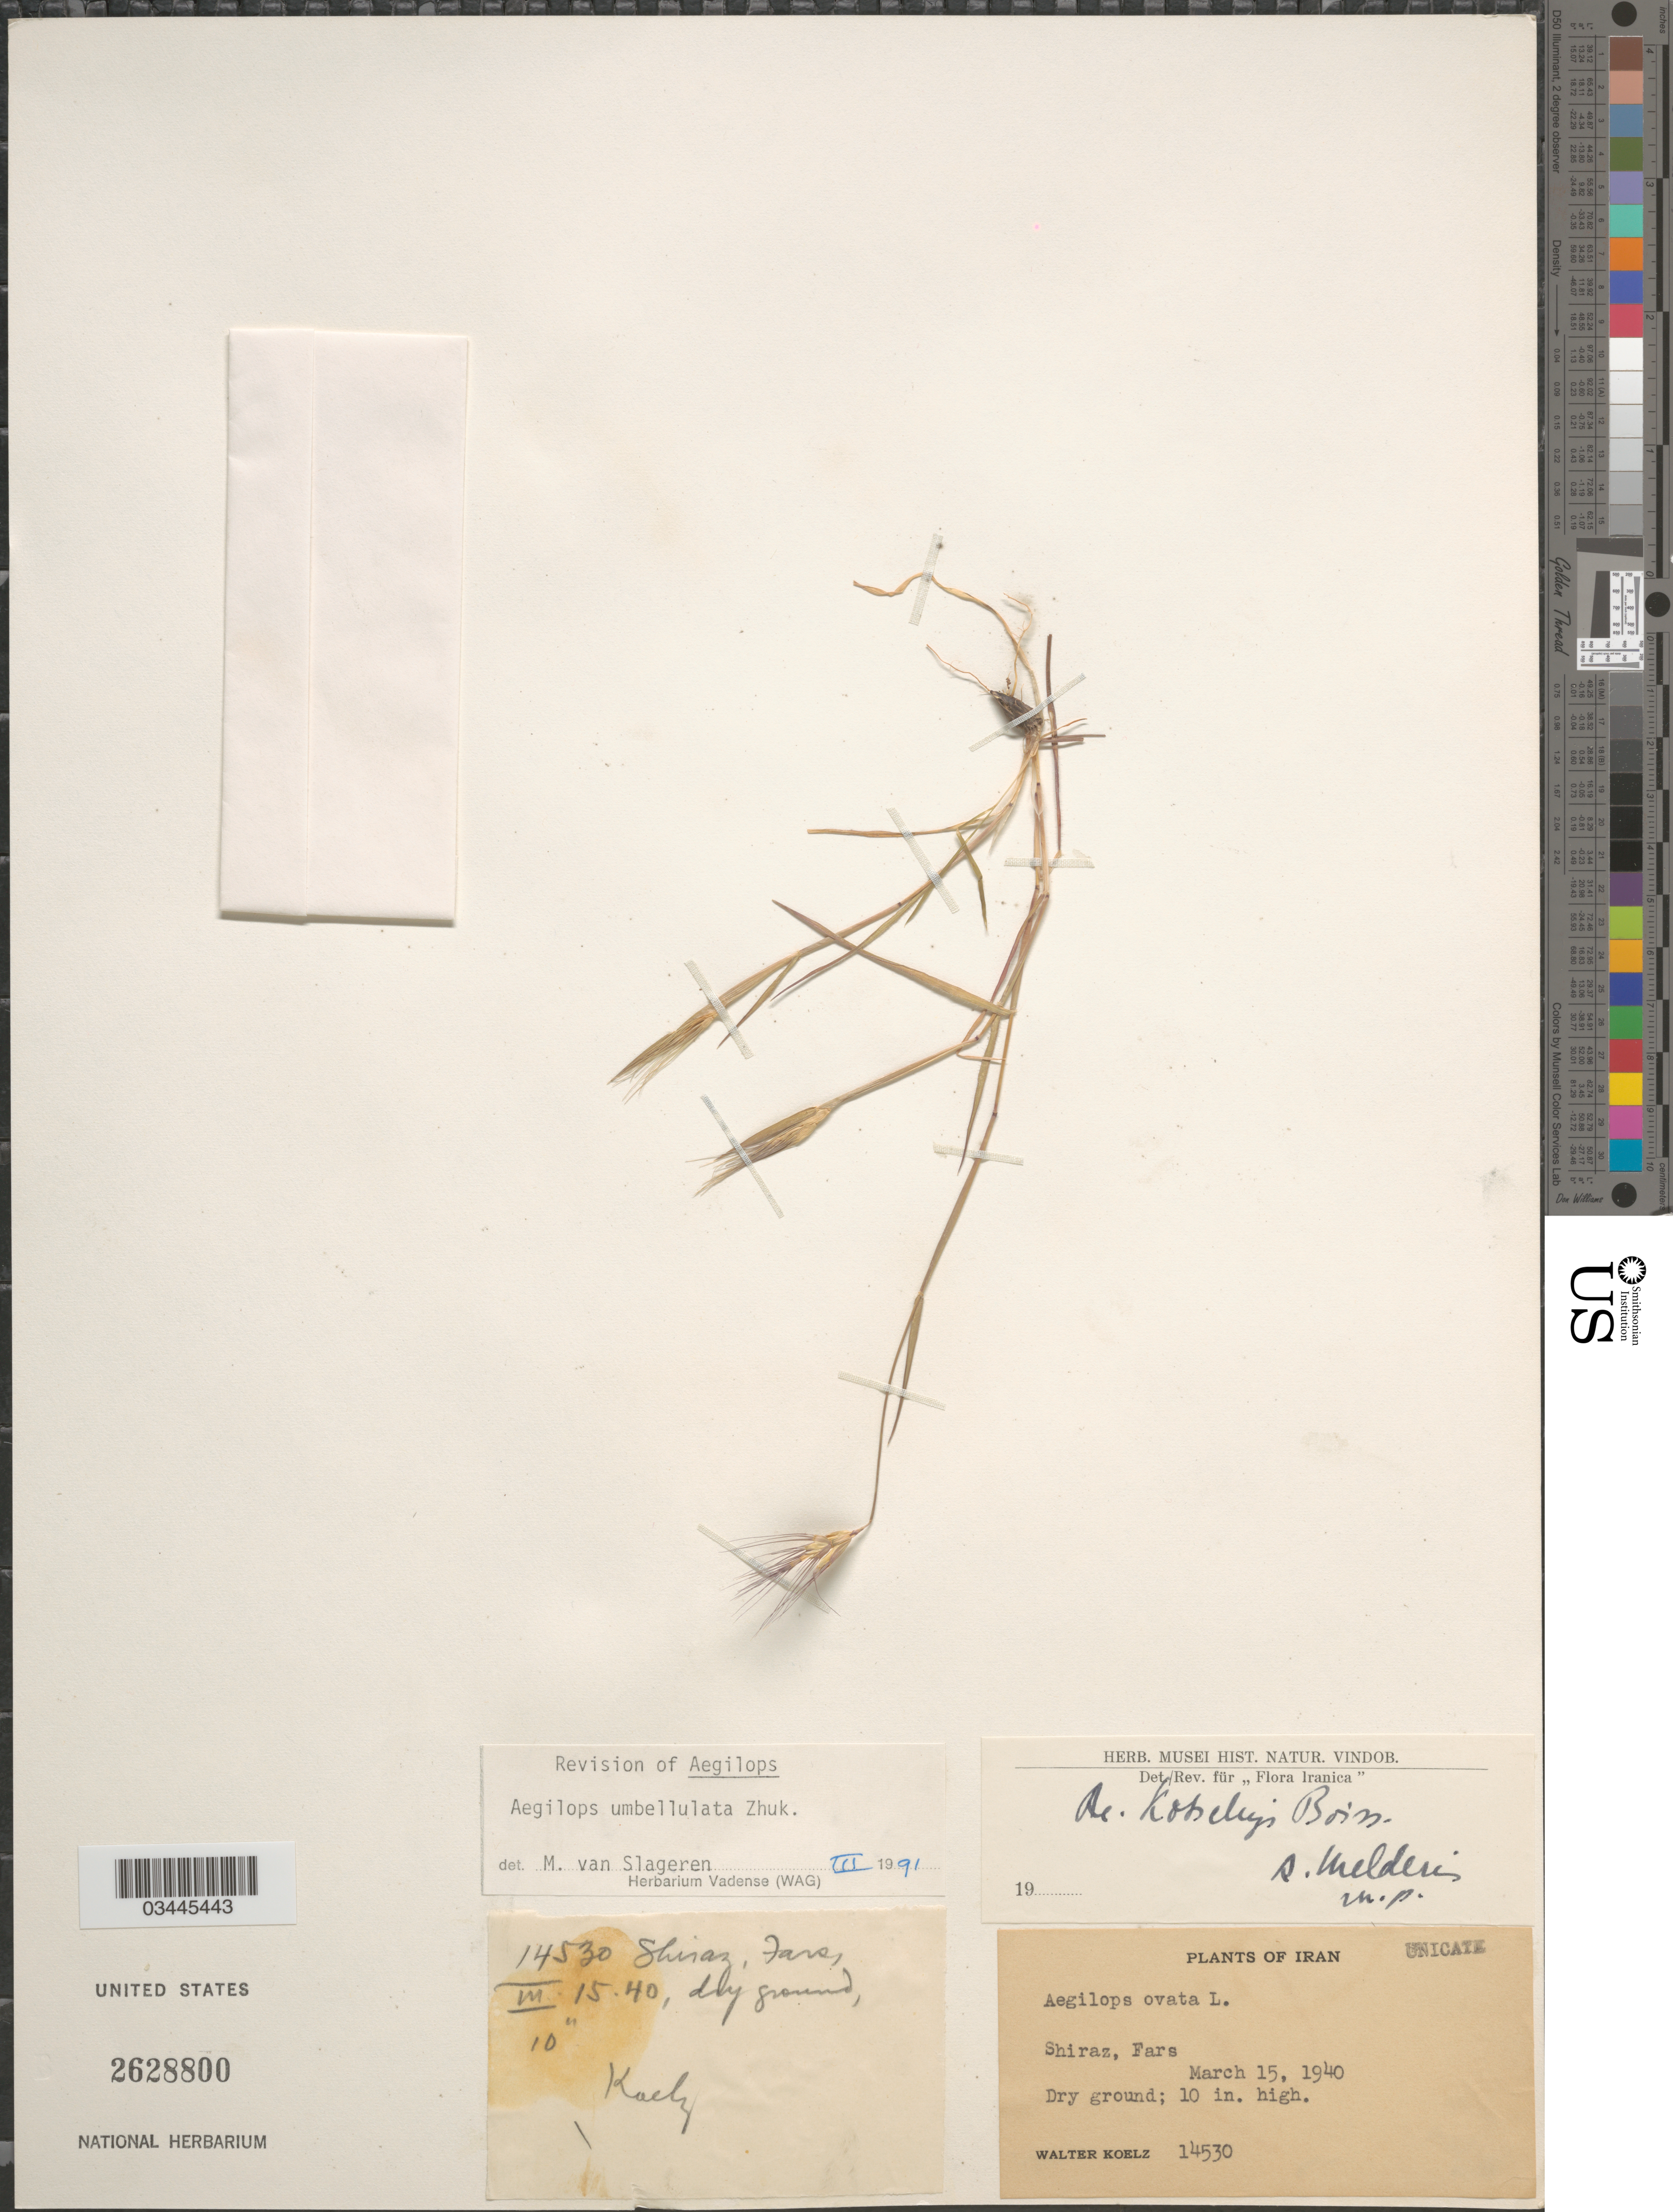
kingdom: Plantae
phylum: Tracheophyta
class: Liliopsida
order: Poales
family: Poaceae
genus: Aegilops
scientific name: Aegilops umbellulata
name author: Zhuk.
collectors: W. N. Koelz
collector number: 14530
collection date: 1940-03-15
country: Iran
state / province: Fars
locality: Shiraz.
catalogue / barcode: US 2628800